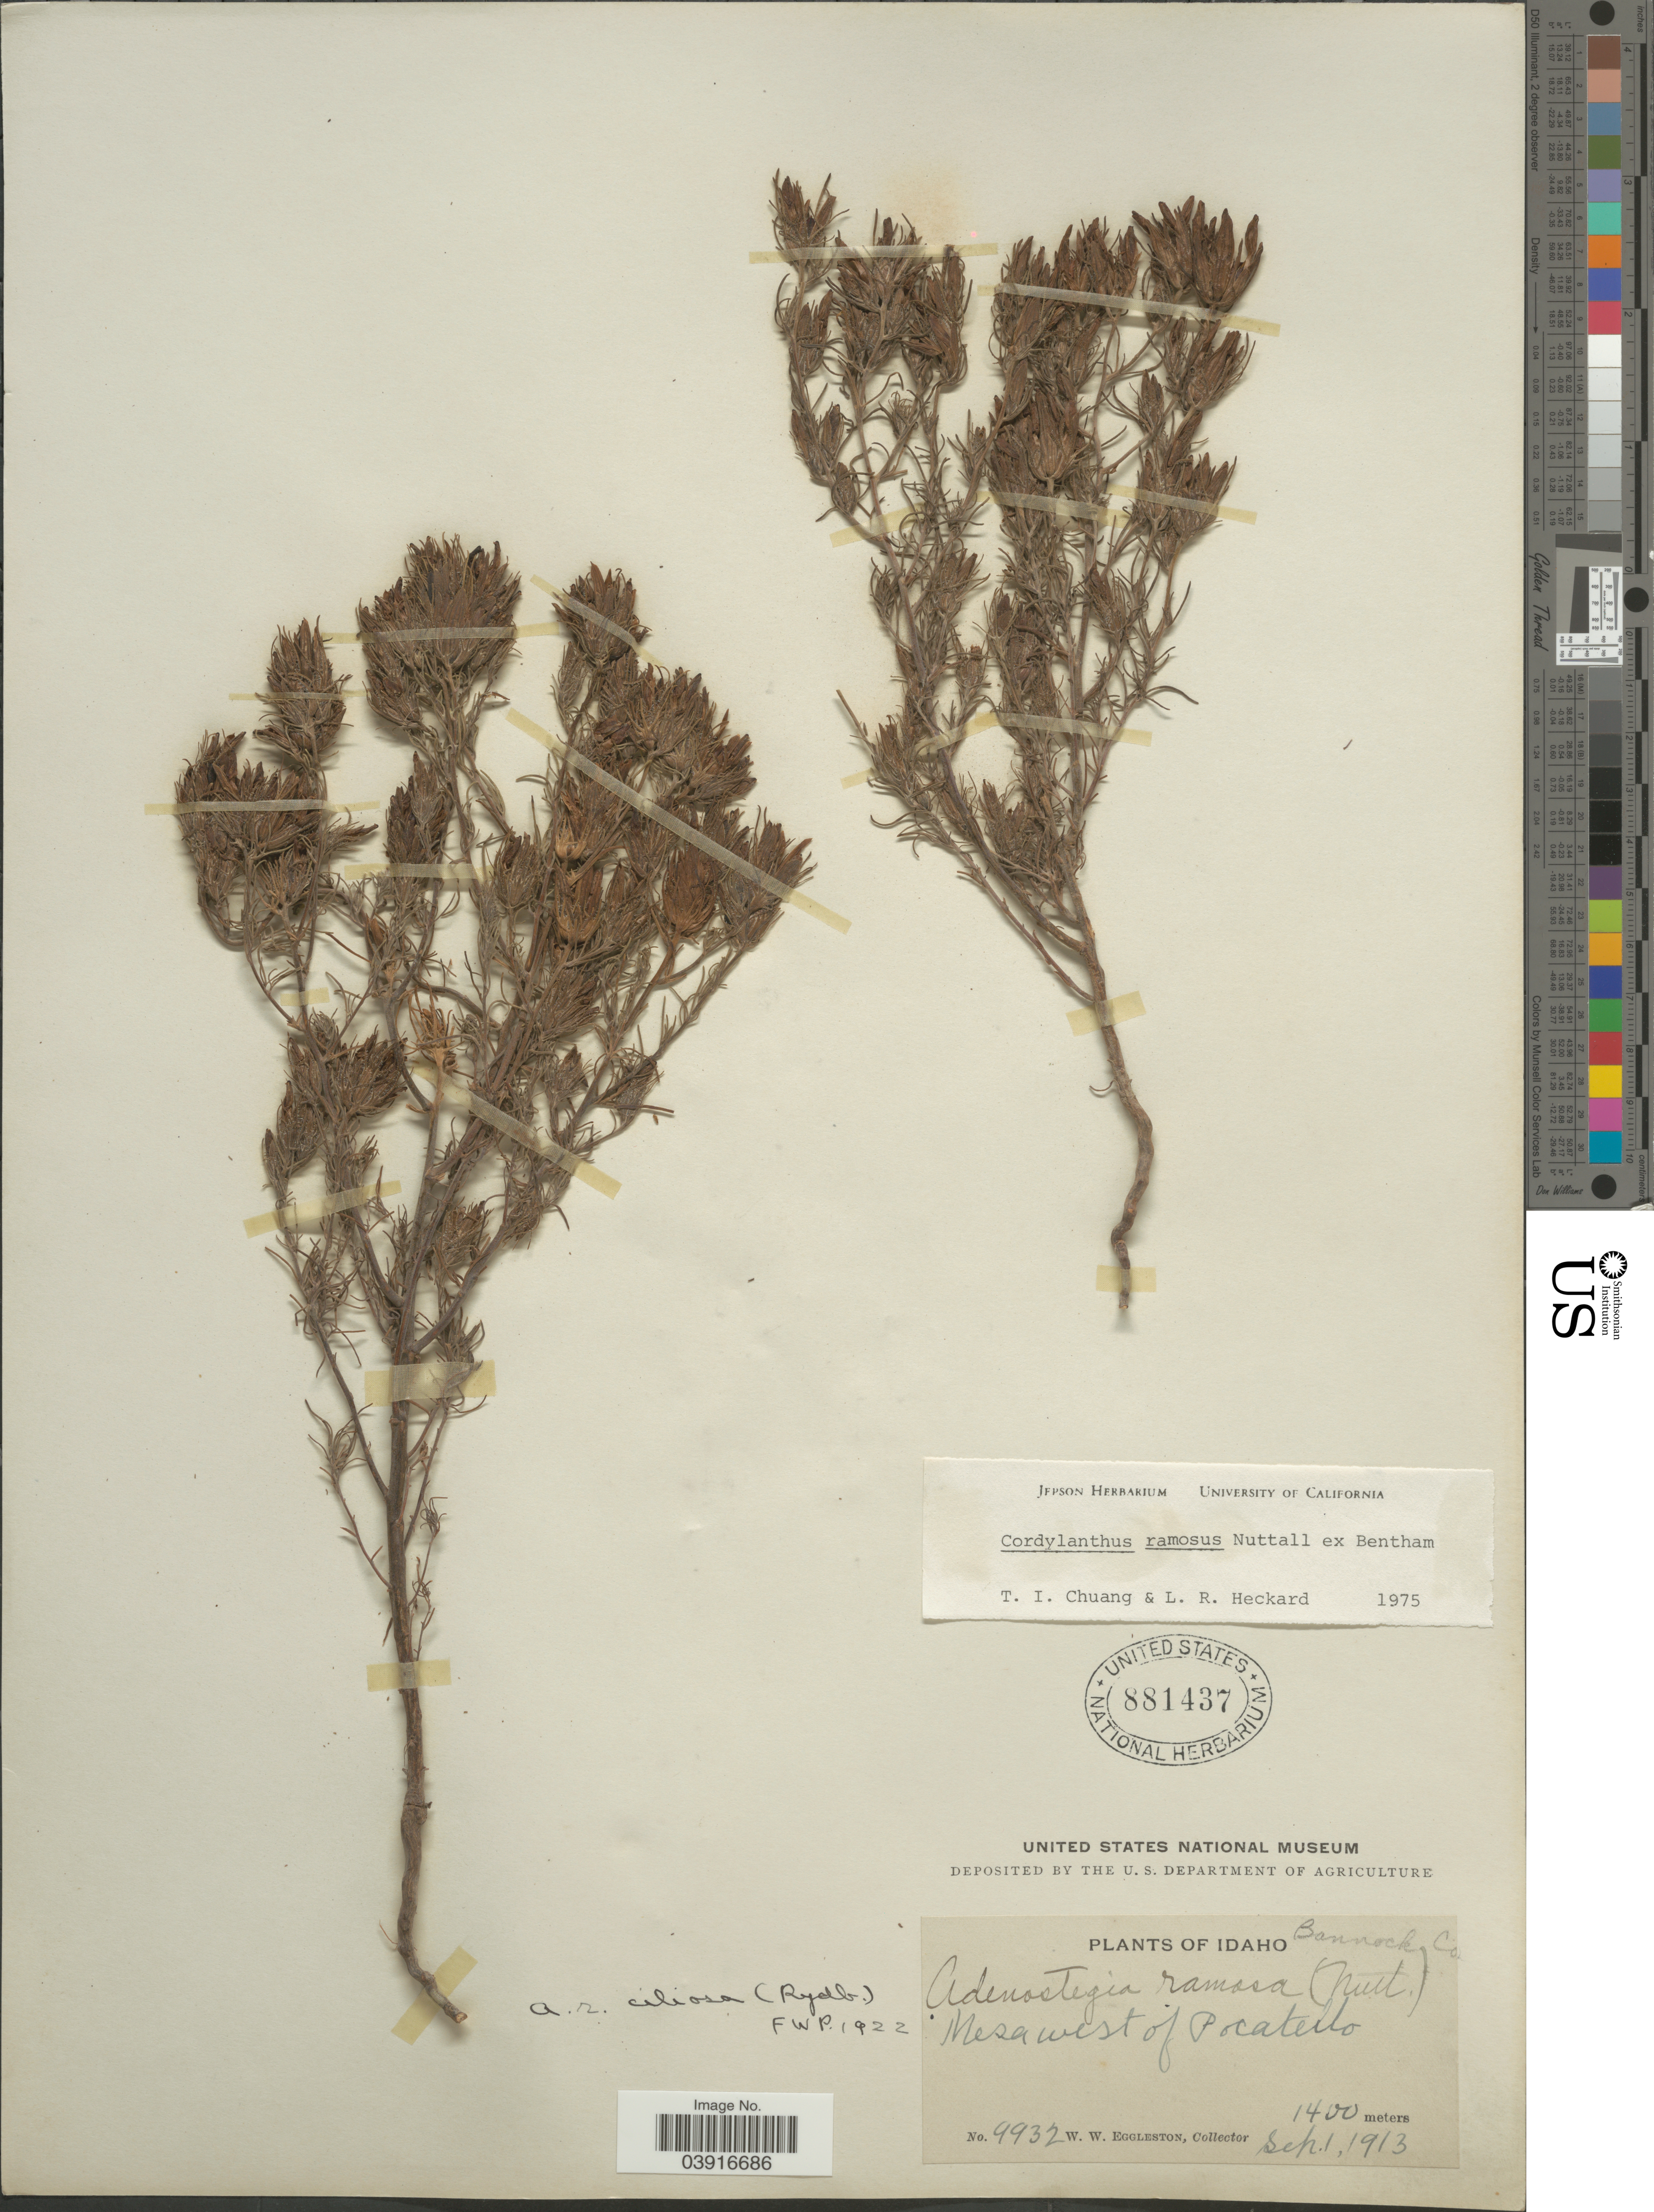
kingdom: Plantae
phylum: Tracheophyta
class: Magnoliopsida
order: Lamiales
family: Orobanchaceae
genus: Cordylanthus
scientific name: Cordylanthus ramosus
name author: Nutt. ex Benth.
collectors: W. W. Eggleston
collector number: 9932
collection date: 1913-09-01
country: United States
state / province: Idaho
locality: Mesa west of Pocatello. Bannock Co.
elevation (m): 1400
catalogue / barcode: US 881437